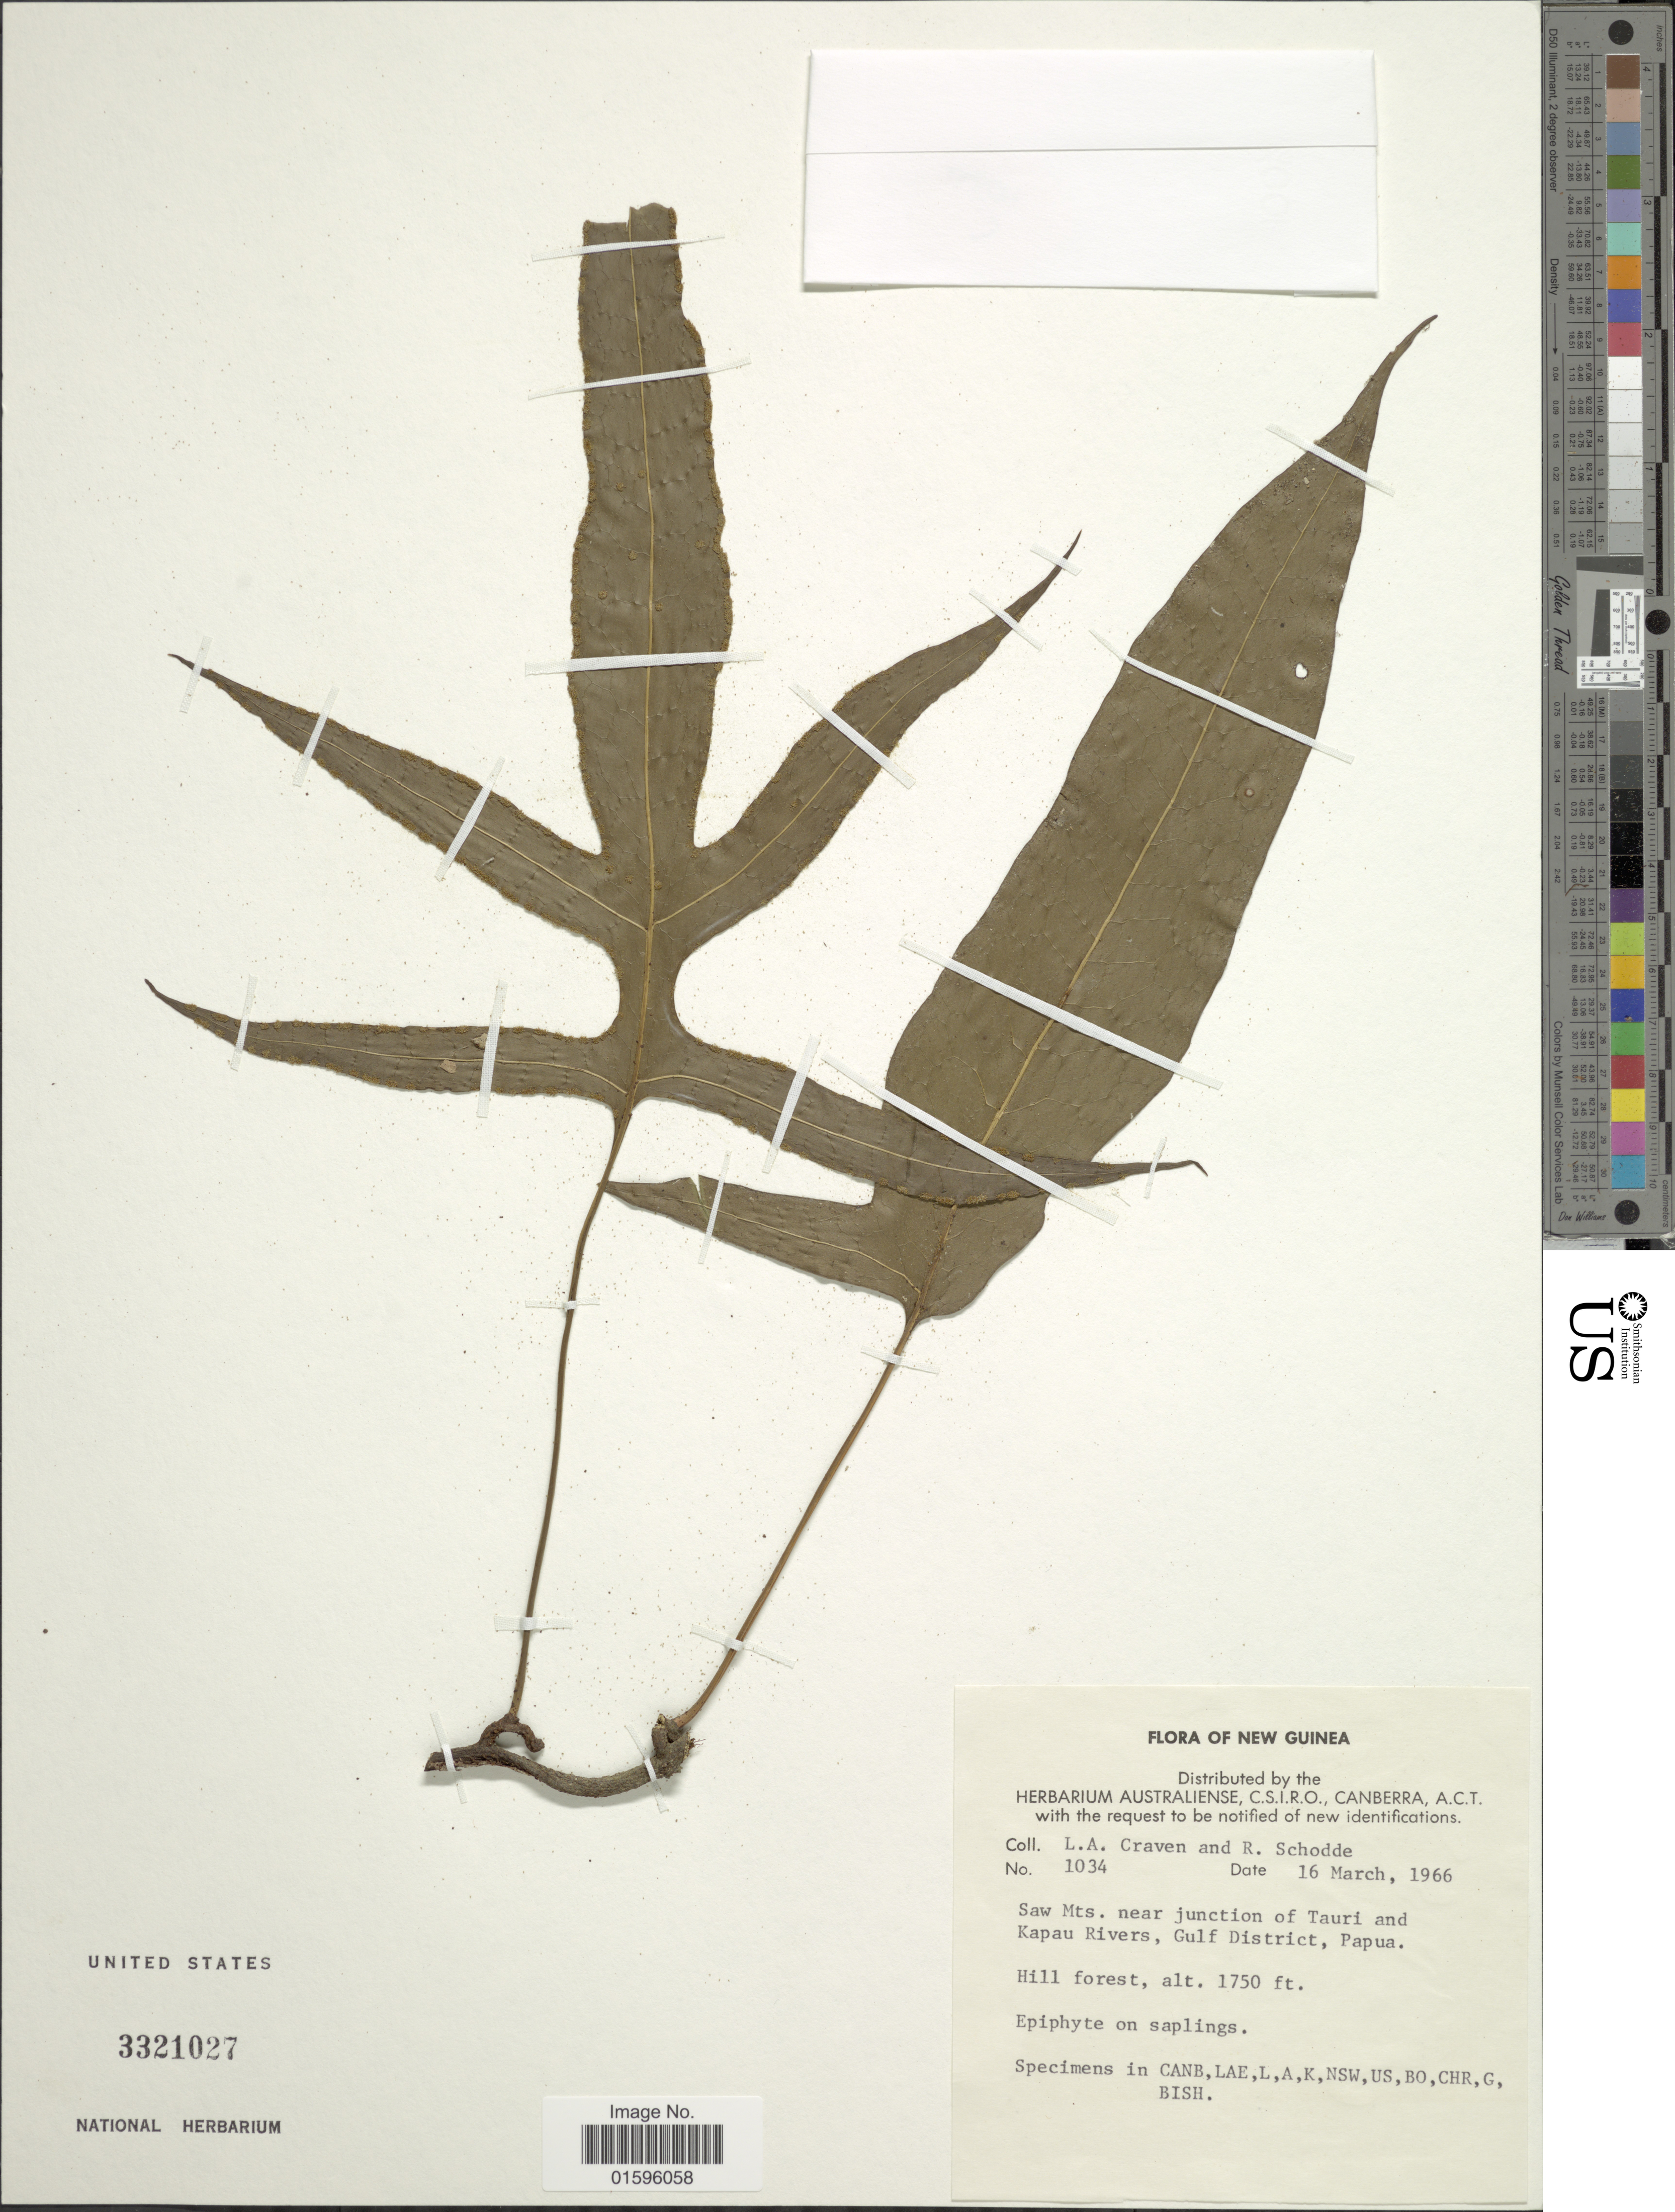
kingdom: Plantae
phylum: Tracheophyta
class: Polypodiopsida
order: Polypodiales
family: Polypodiaceae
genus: Polypodium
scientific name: Polypodium sp.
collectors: L. A. Craven & R. Schodde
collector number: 1034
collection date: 1966-03-16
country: Papua New Guinea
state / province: Gulf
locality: New Guinea, Saw Mts. near junction of Tauri and Kapau Rivers, Gulf District, Papua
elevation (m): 533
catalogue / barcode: US 3321027